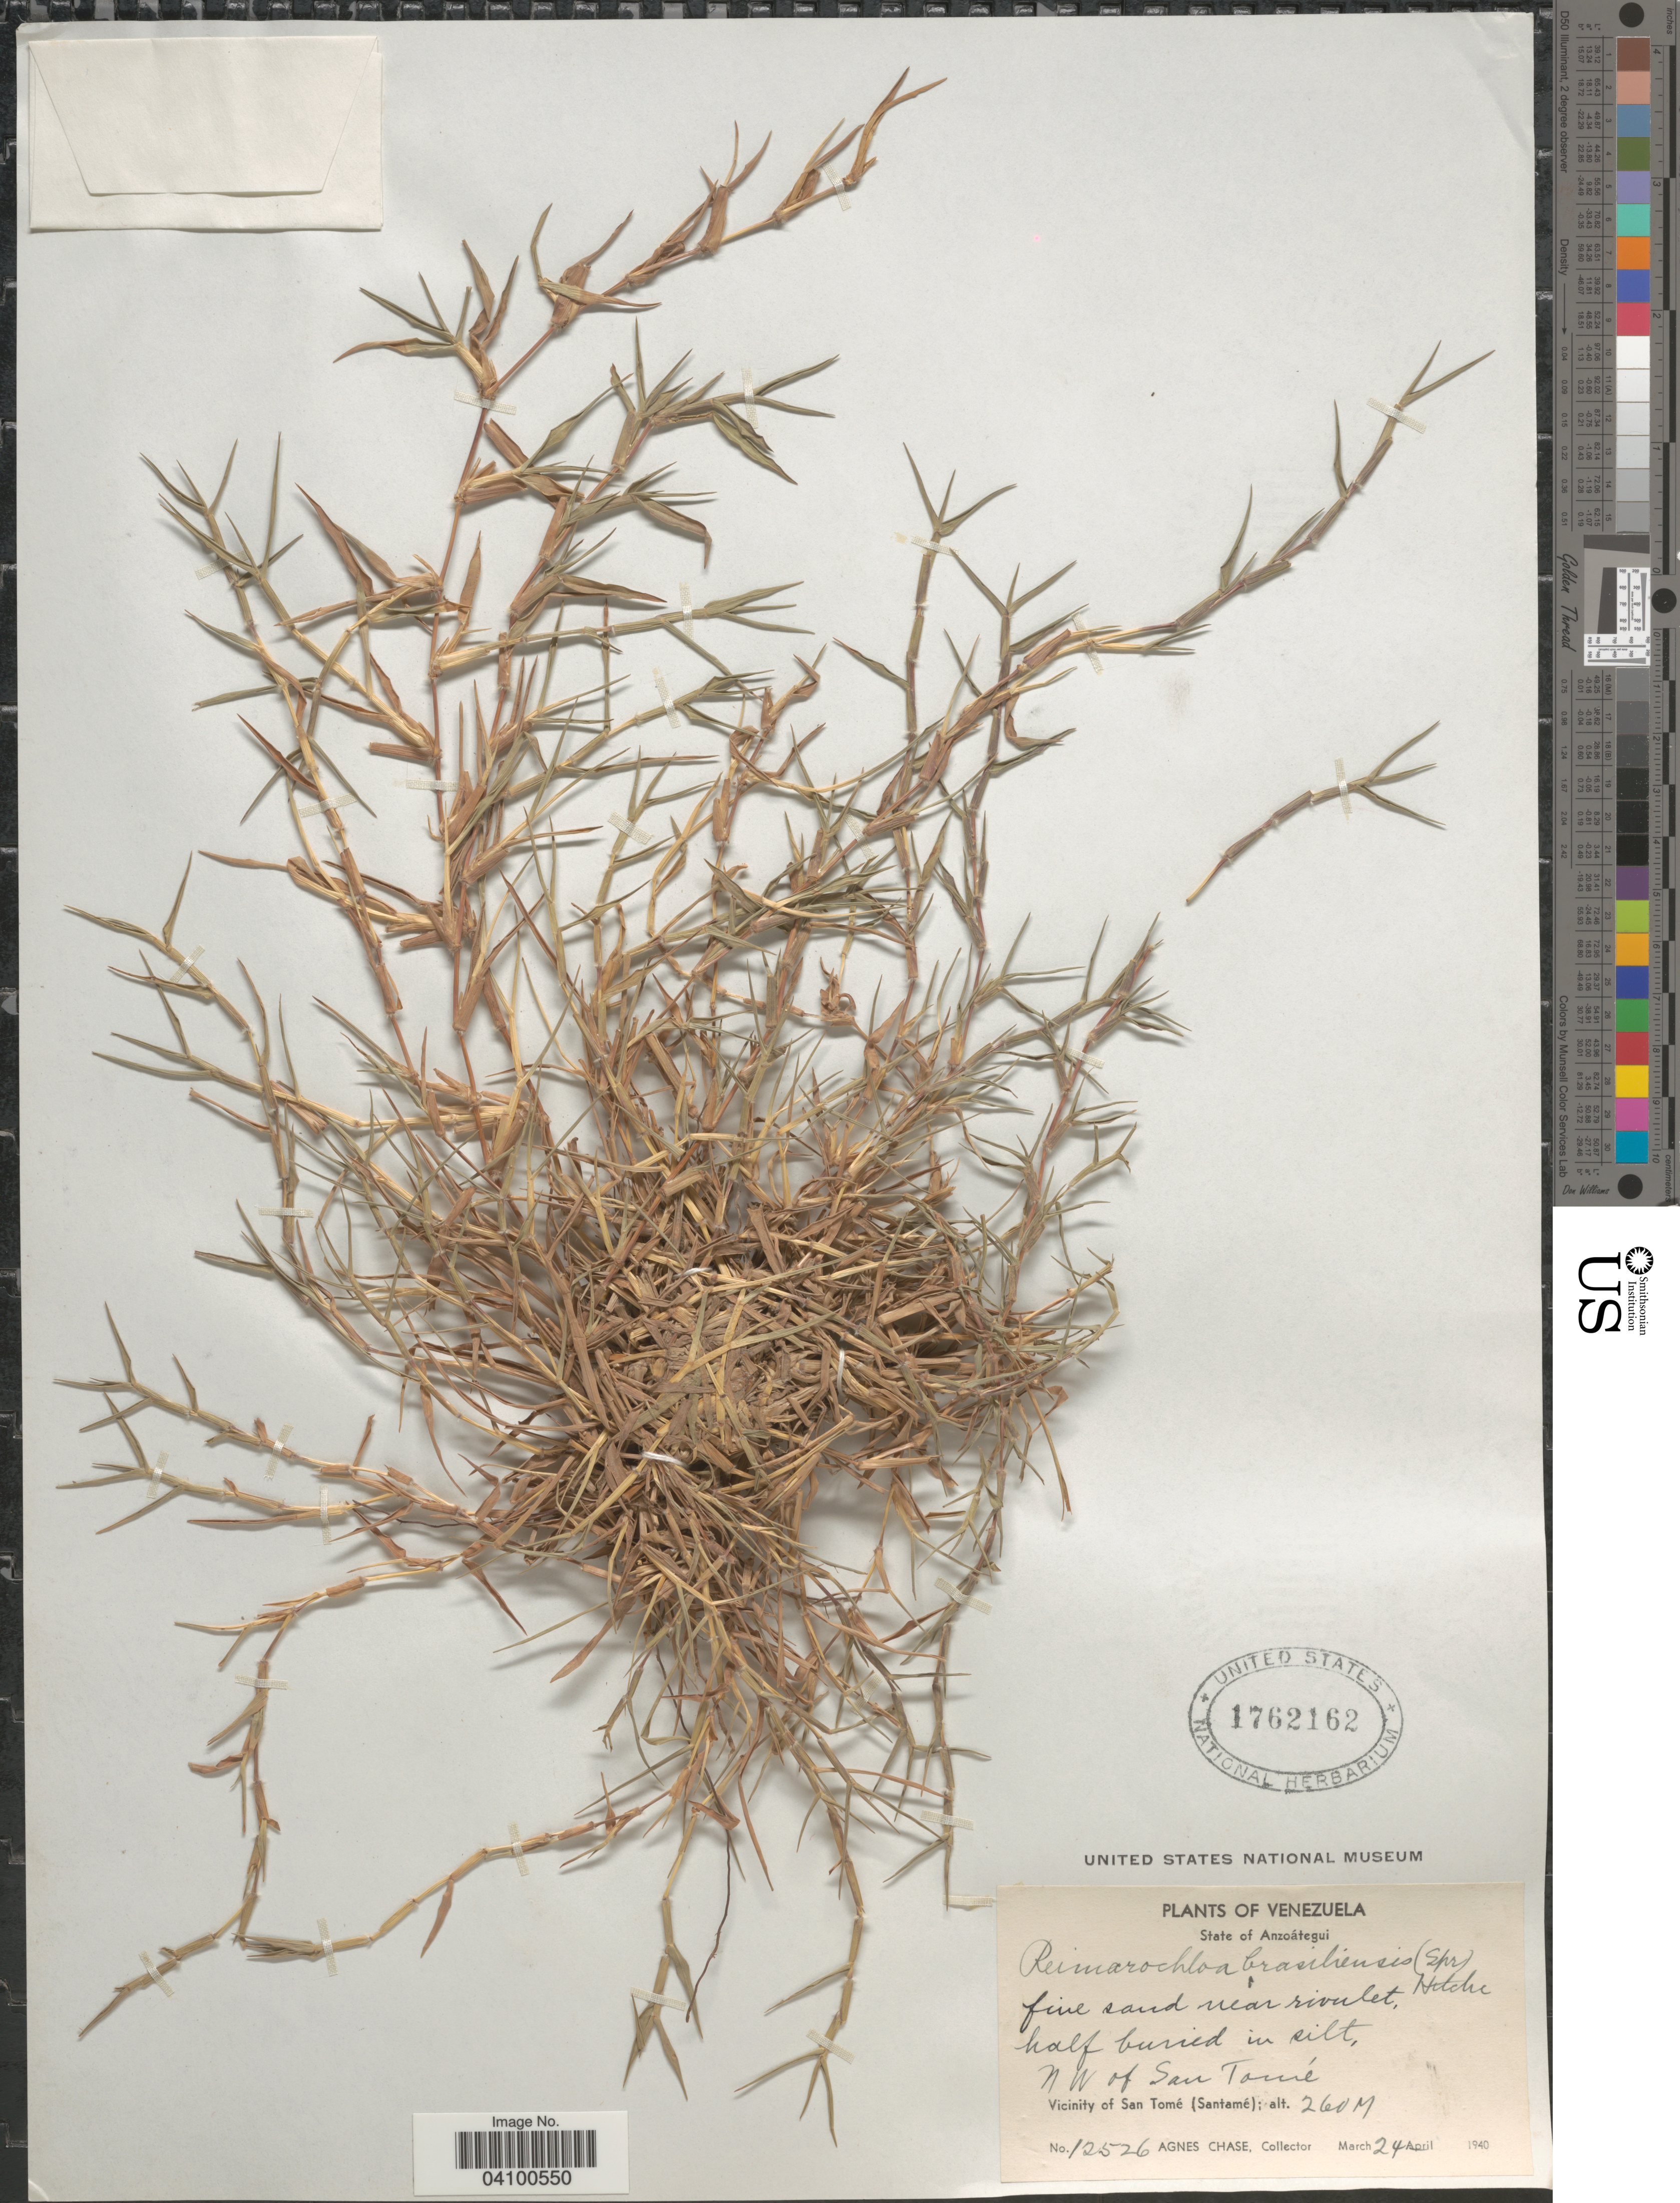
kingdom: Plantae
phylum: Tracheophyta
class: Liliopsida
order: Poales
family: Poaceae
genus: Paspalum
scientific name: Paspalum stagnophilum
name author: Morrone & Zuloaga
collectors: A. Chase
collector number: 12526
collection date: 1940-03-24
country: Venezuela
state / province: Anzoategui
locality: Near rivulet. NW of San Tomé. Vicinity of San Tomé (Santamé)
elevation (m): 260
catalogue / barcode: US 1762162